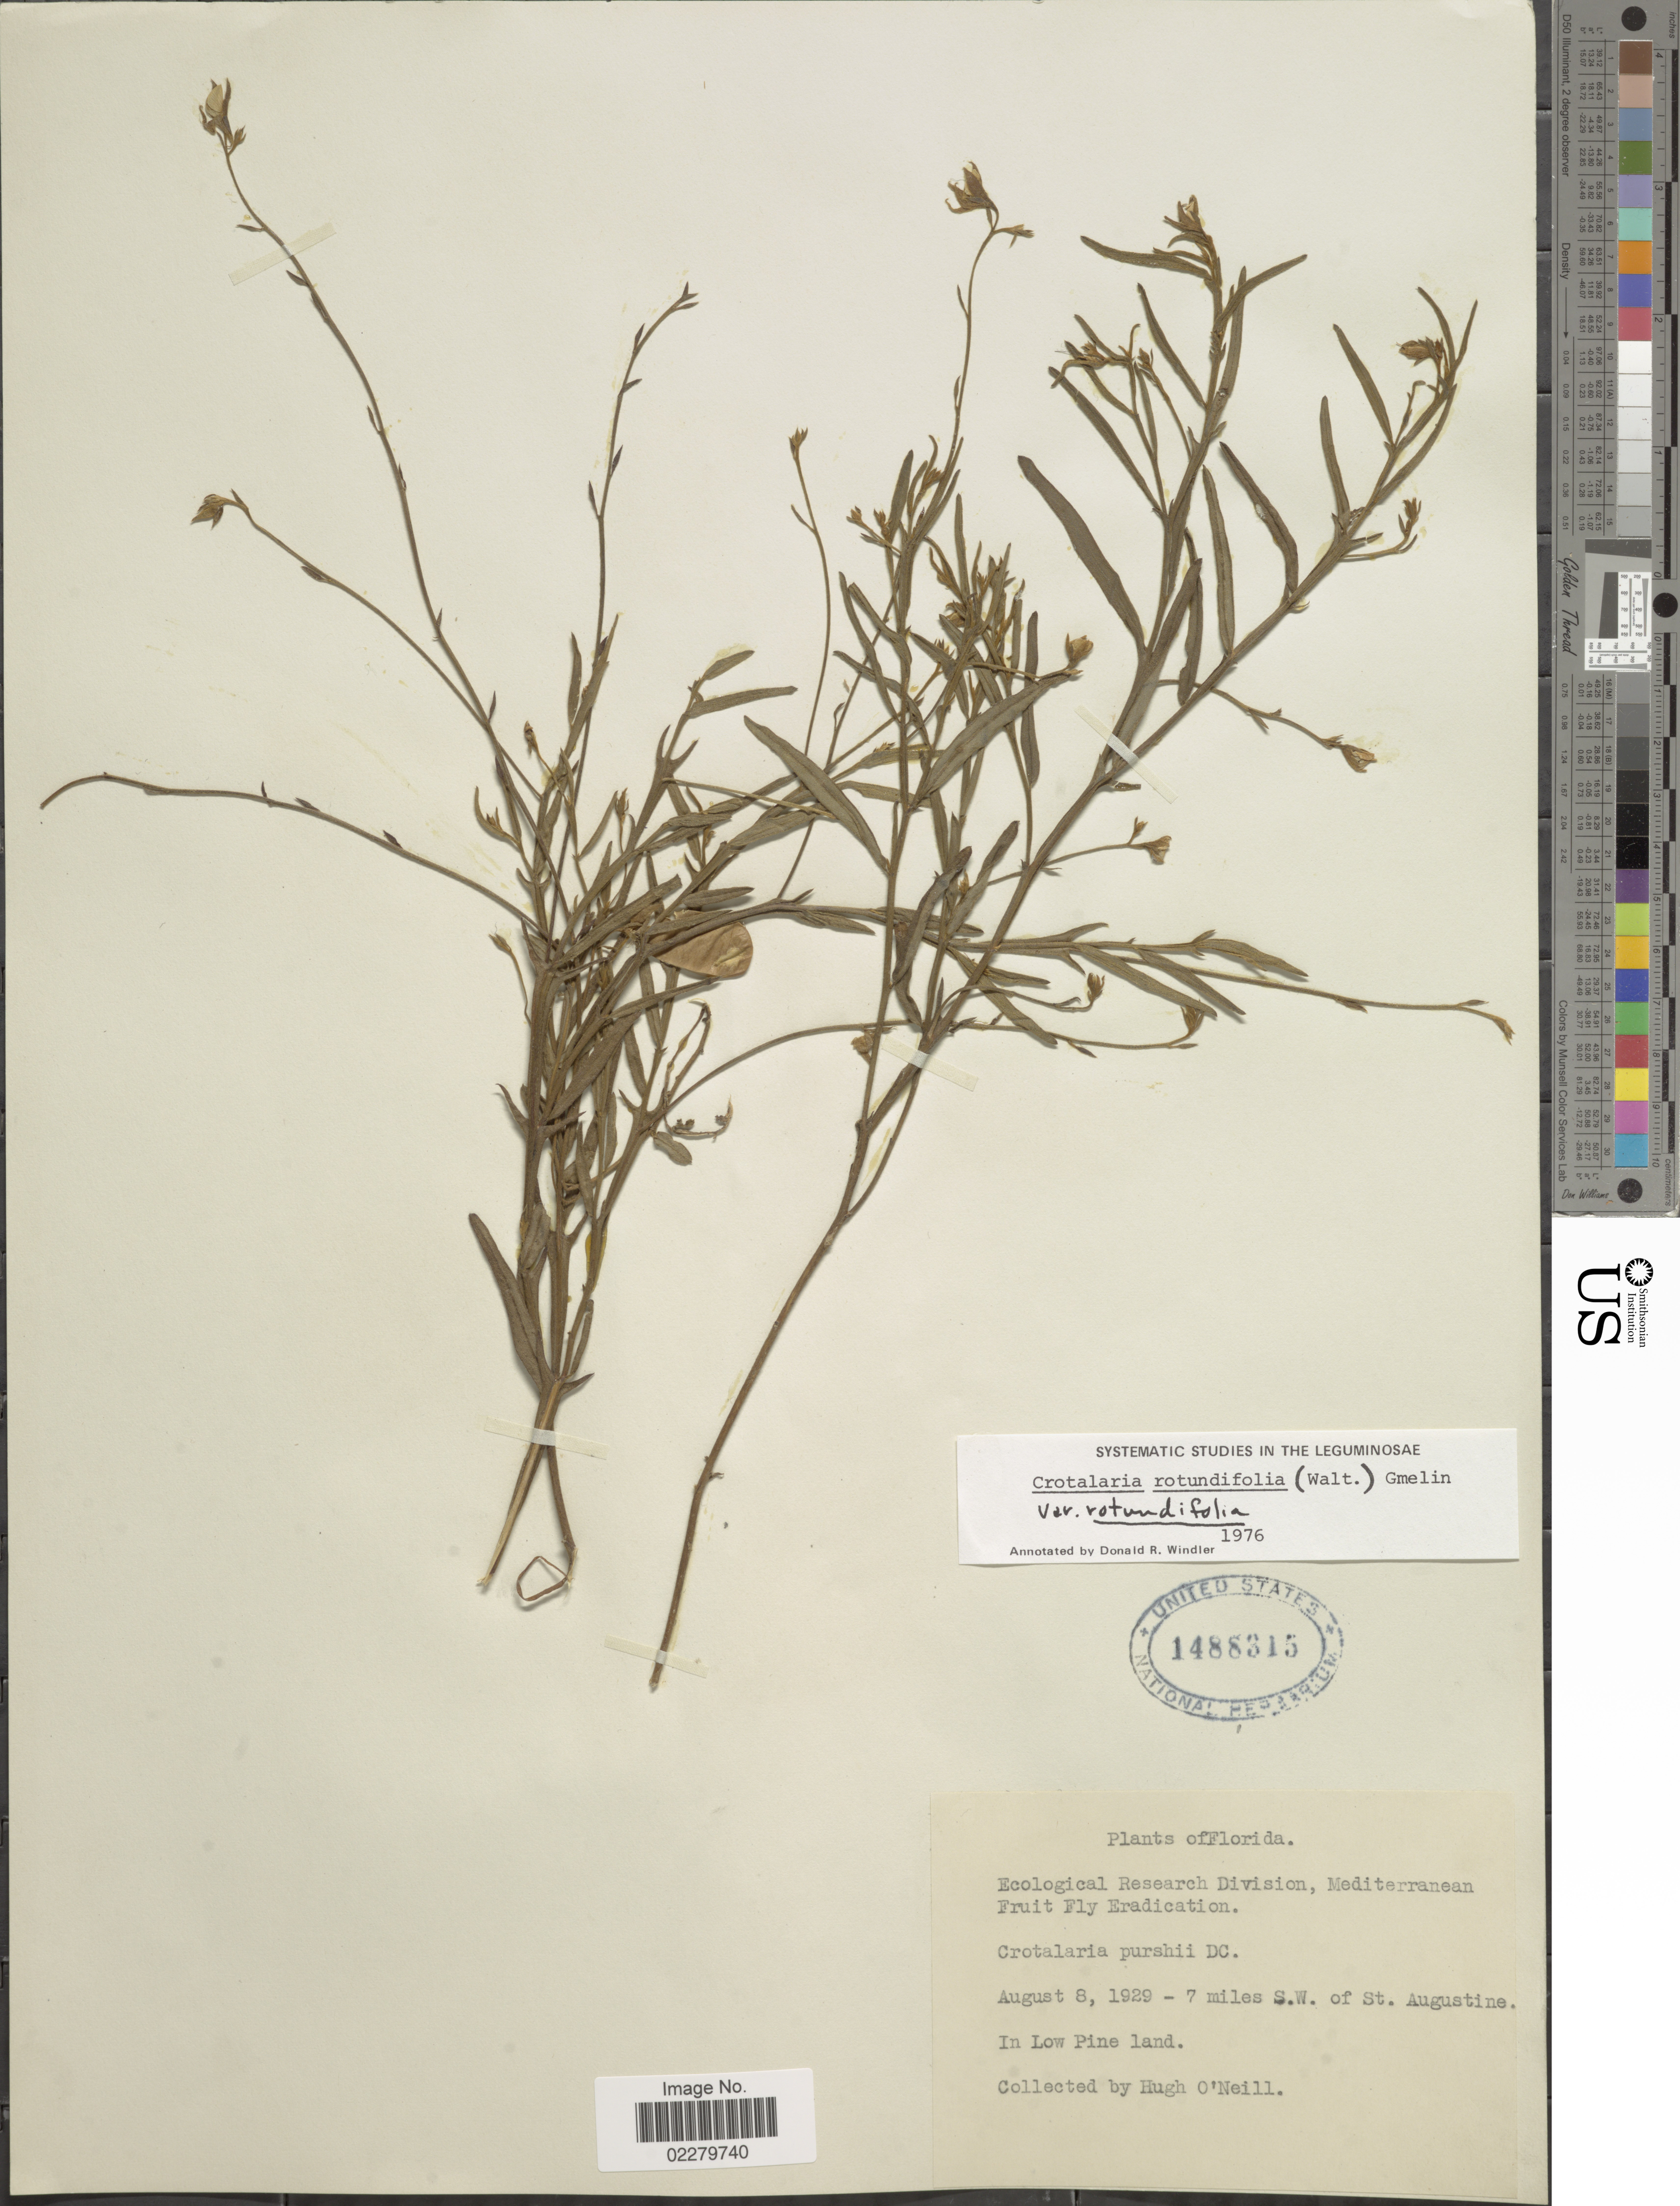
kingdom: Plantae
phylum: Tracheophyta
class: Magnoliopsida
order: Fabales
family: Fabaceae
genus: Crotalaria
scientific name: Crotalaria rotundifolia var. rotundifolia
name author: (Walter) J.F. Gmel.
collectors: H. O'Neill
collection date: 1929-08-08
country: United States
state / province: Florida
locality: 7 miles S.W. of St. Augustine. In Low Pine land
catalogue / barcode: US 1488315